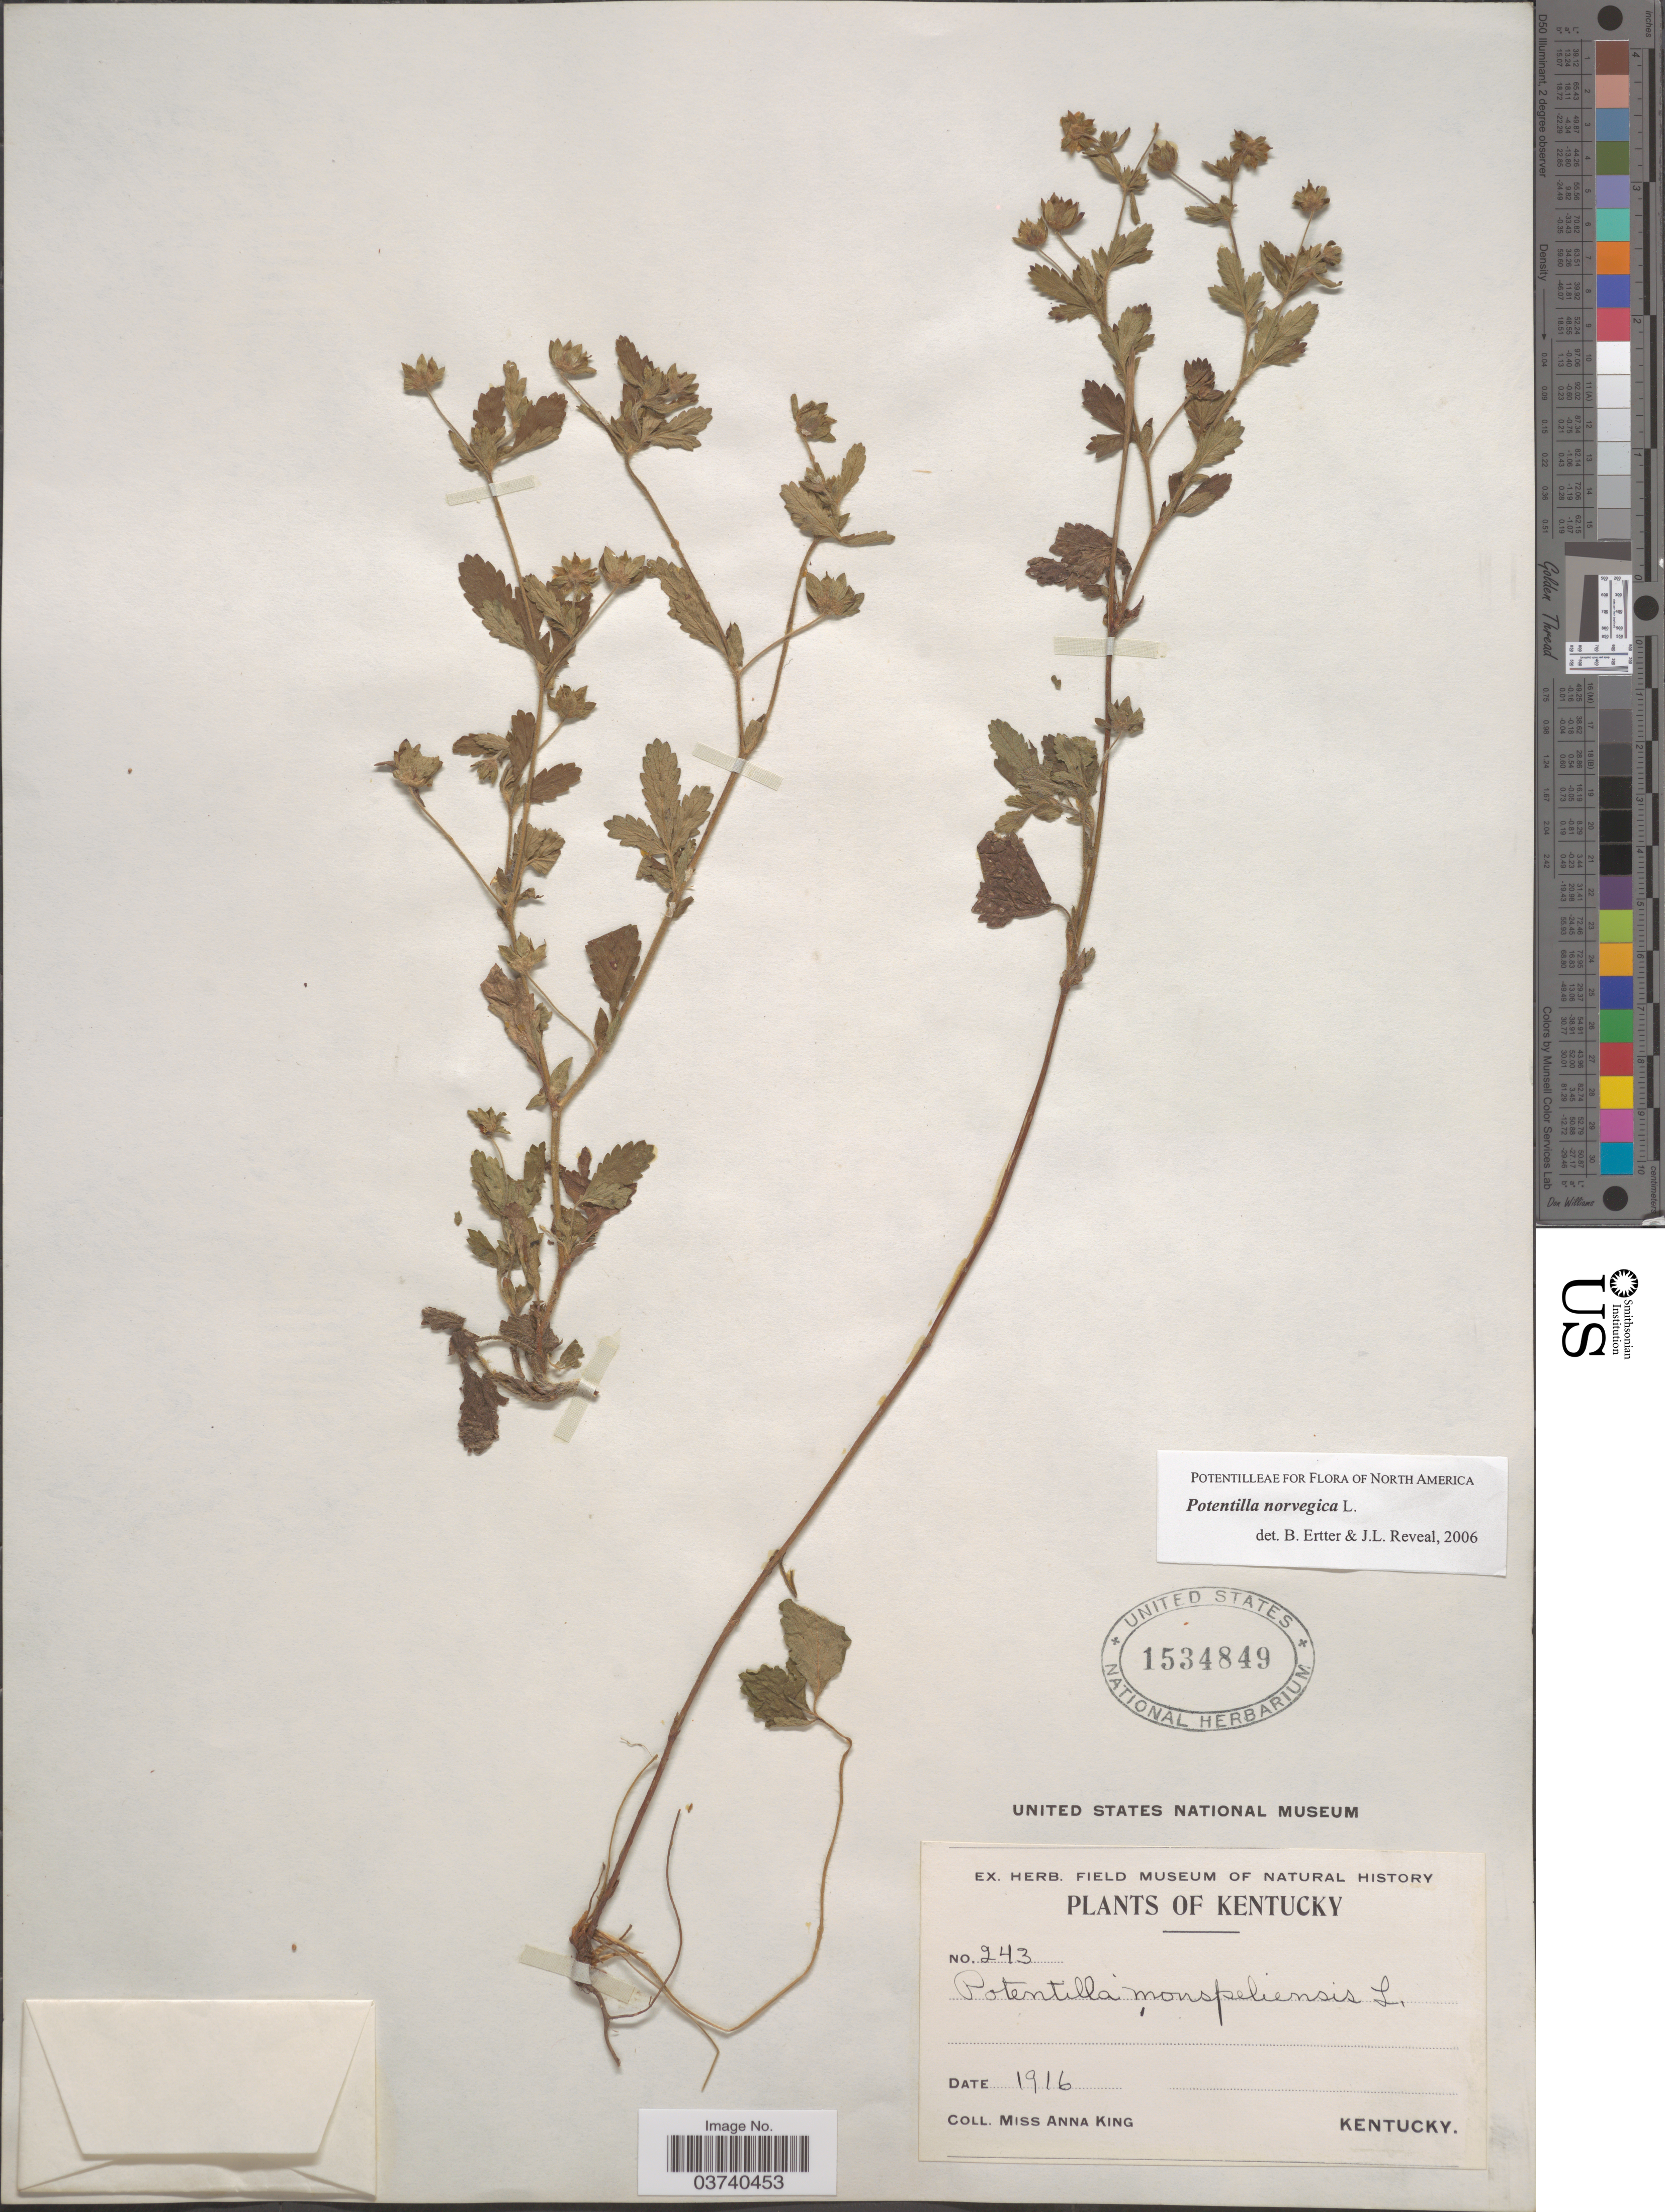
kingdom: Plantae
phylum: Tracheophyta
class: Magnoliopsida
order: Rosales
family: Rosaceae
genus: Potentilla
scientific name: Potentilla norvegica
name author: L.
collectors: A. King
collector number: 243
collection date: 1916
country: United States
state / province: Kentucky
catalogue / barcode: US 1534849